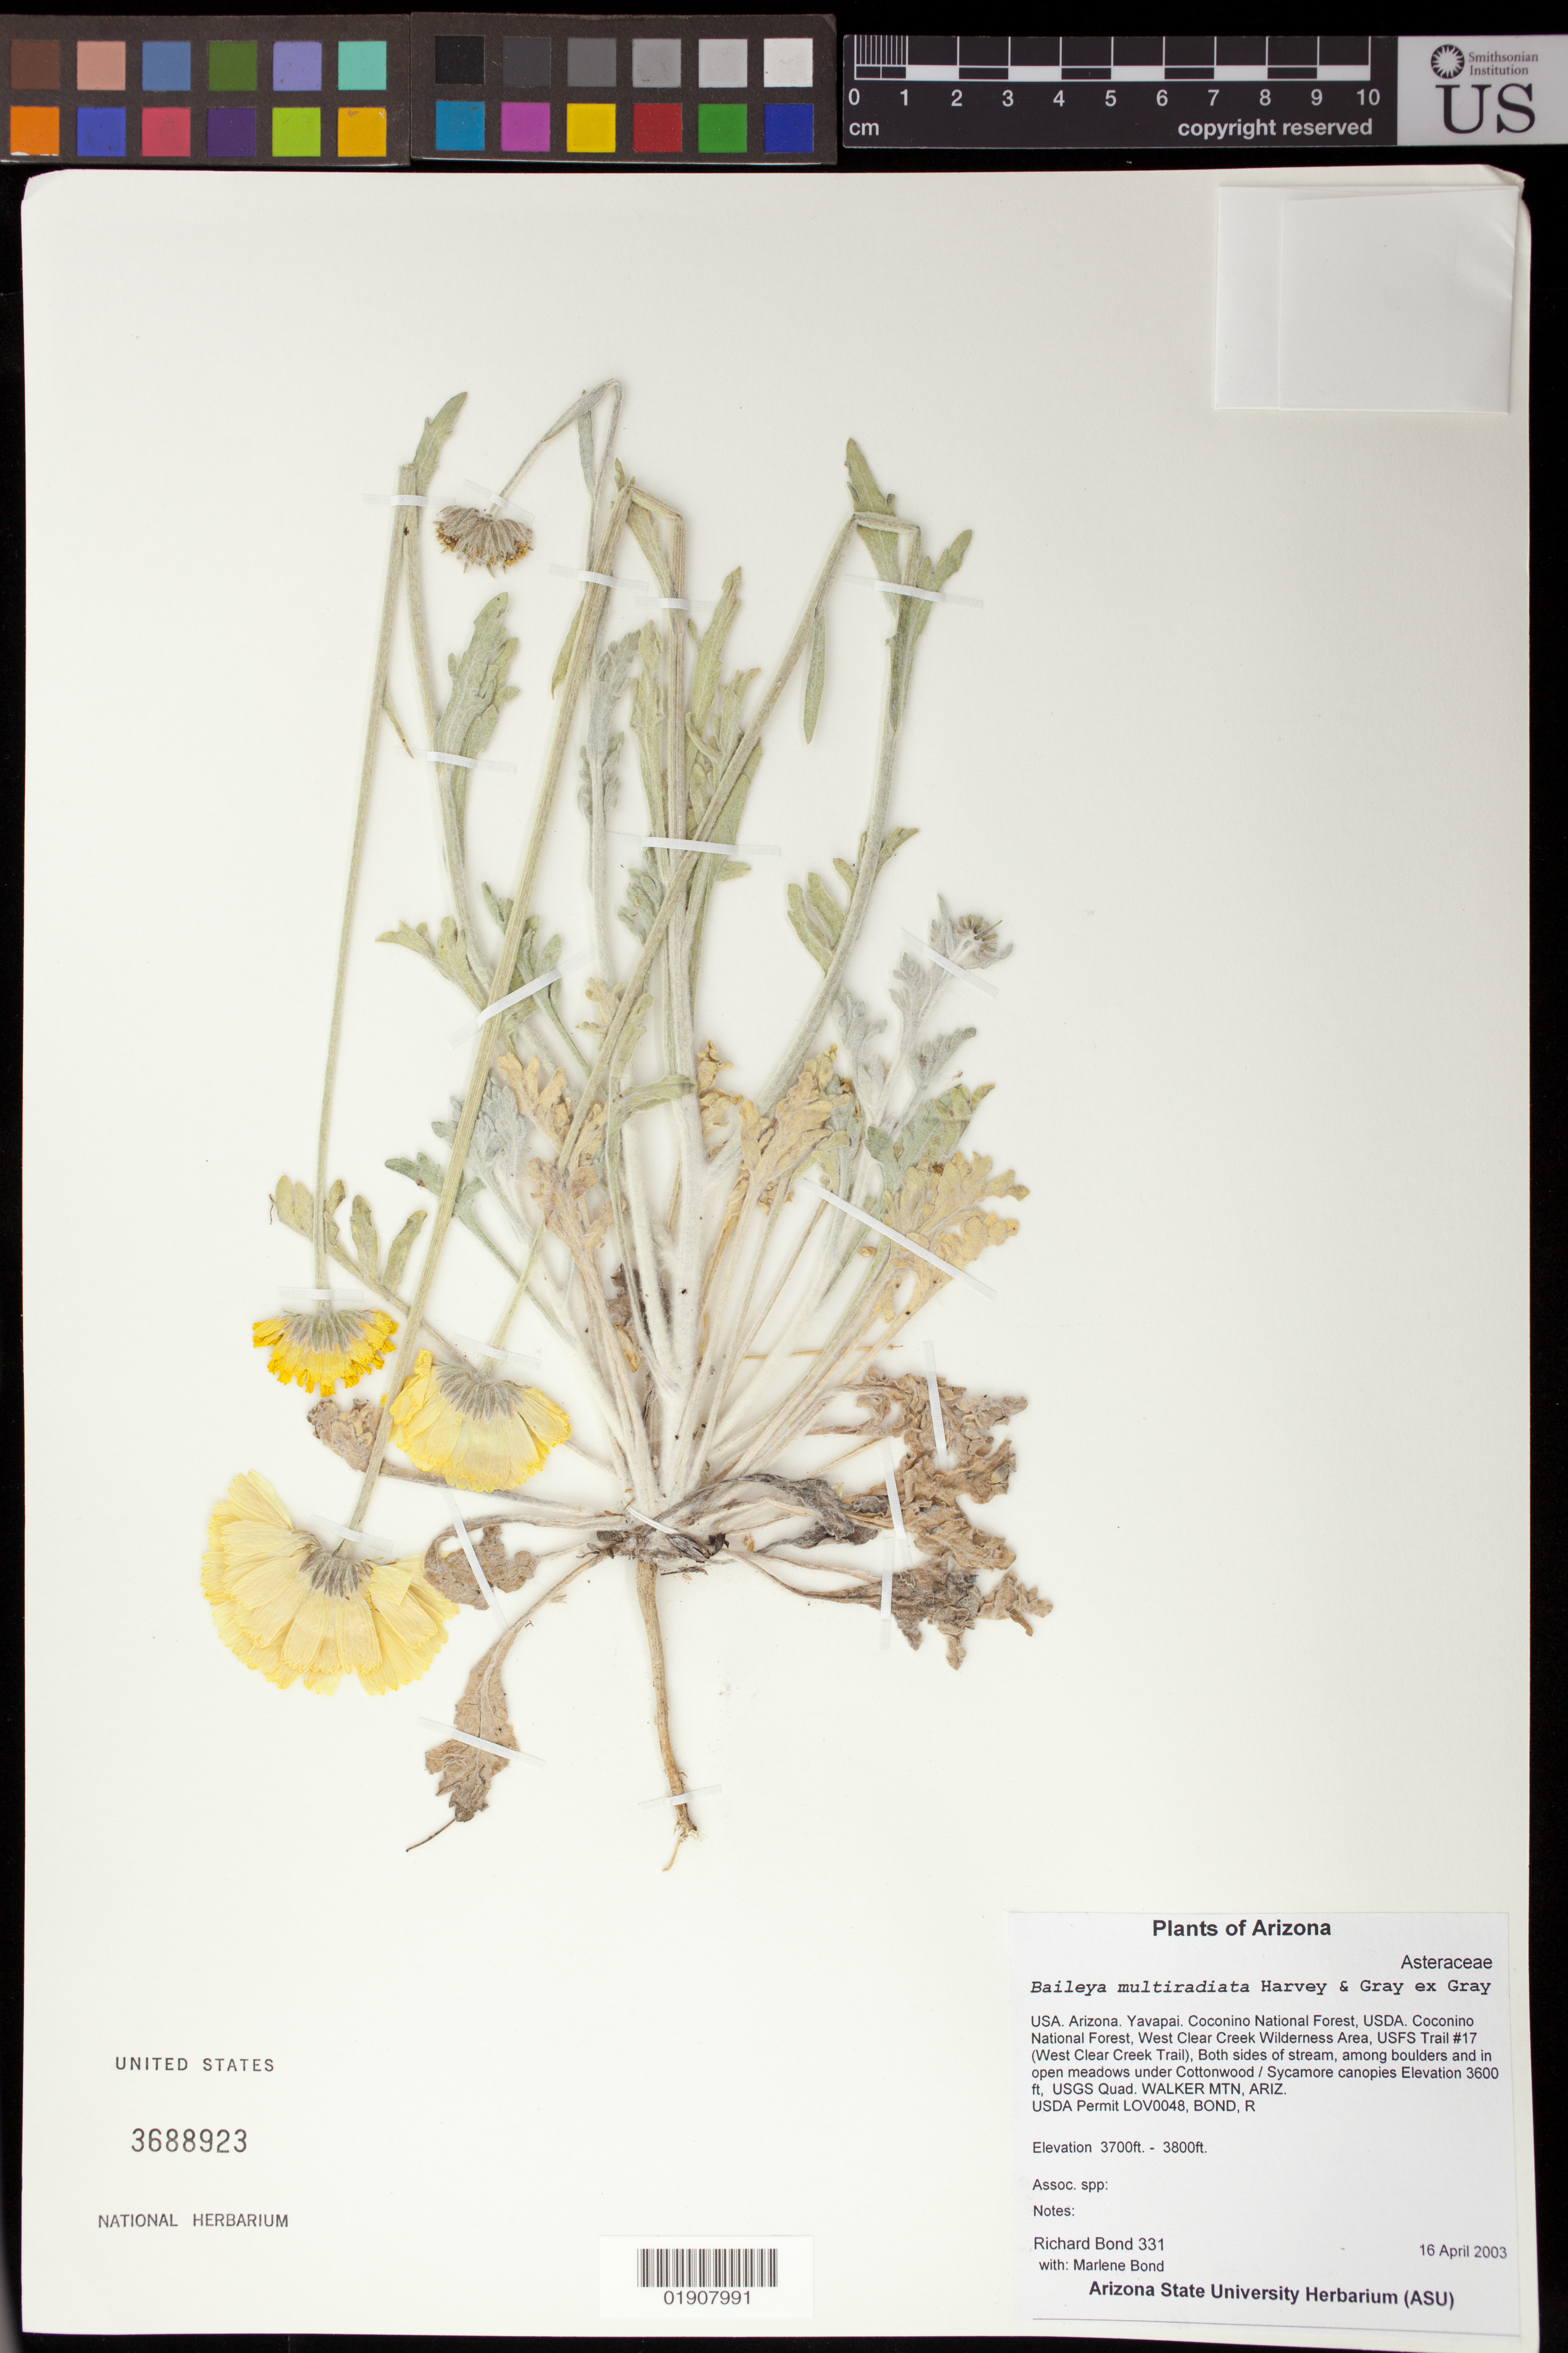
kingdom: Plantae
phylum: Tracheophyta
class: Magnoliopsida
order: Asterales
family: Asteraceae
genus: Baileya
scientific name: Baileya multiradiata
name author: Harv. & A. Gray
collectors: R. Bond & M. Bond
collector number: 331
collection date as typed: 16 April 2003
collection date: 2003-04-16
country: United States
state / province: Arizona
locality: Yavapai. Coconino National Forest, USDA. Coconino National Forest. West Clear Creek Wilderness Area, USFS Trail #17 (West Clear Creek Trail), Both sides of stream, among boulders and in open meadows under Cottonwood / Sycamore canopies.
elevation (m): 1128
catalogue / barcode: US 3688923